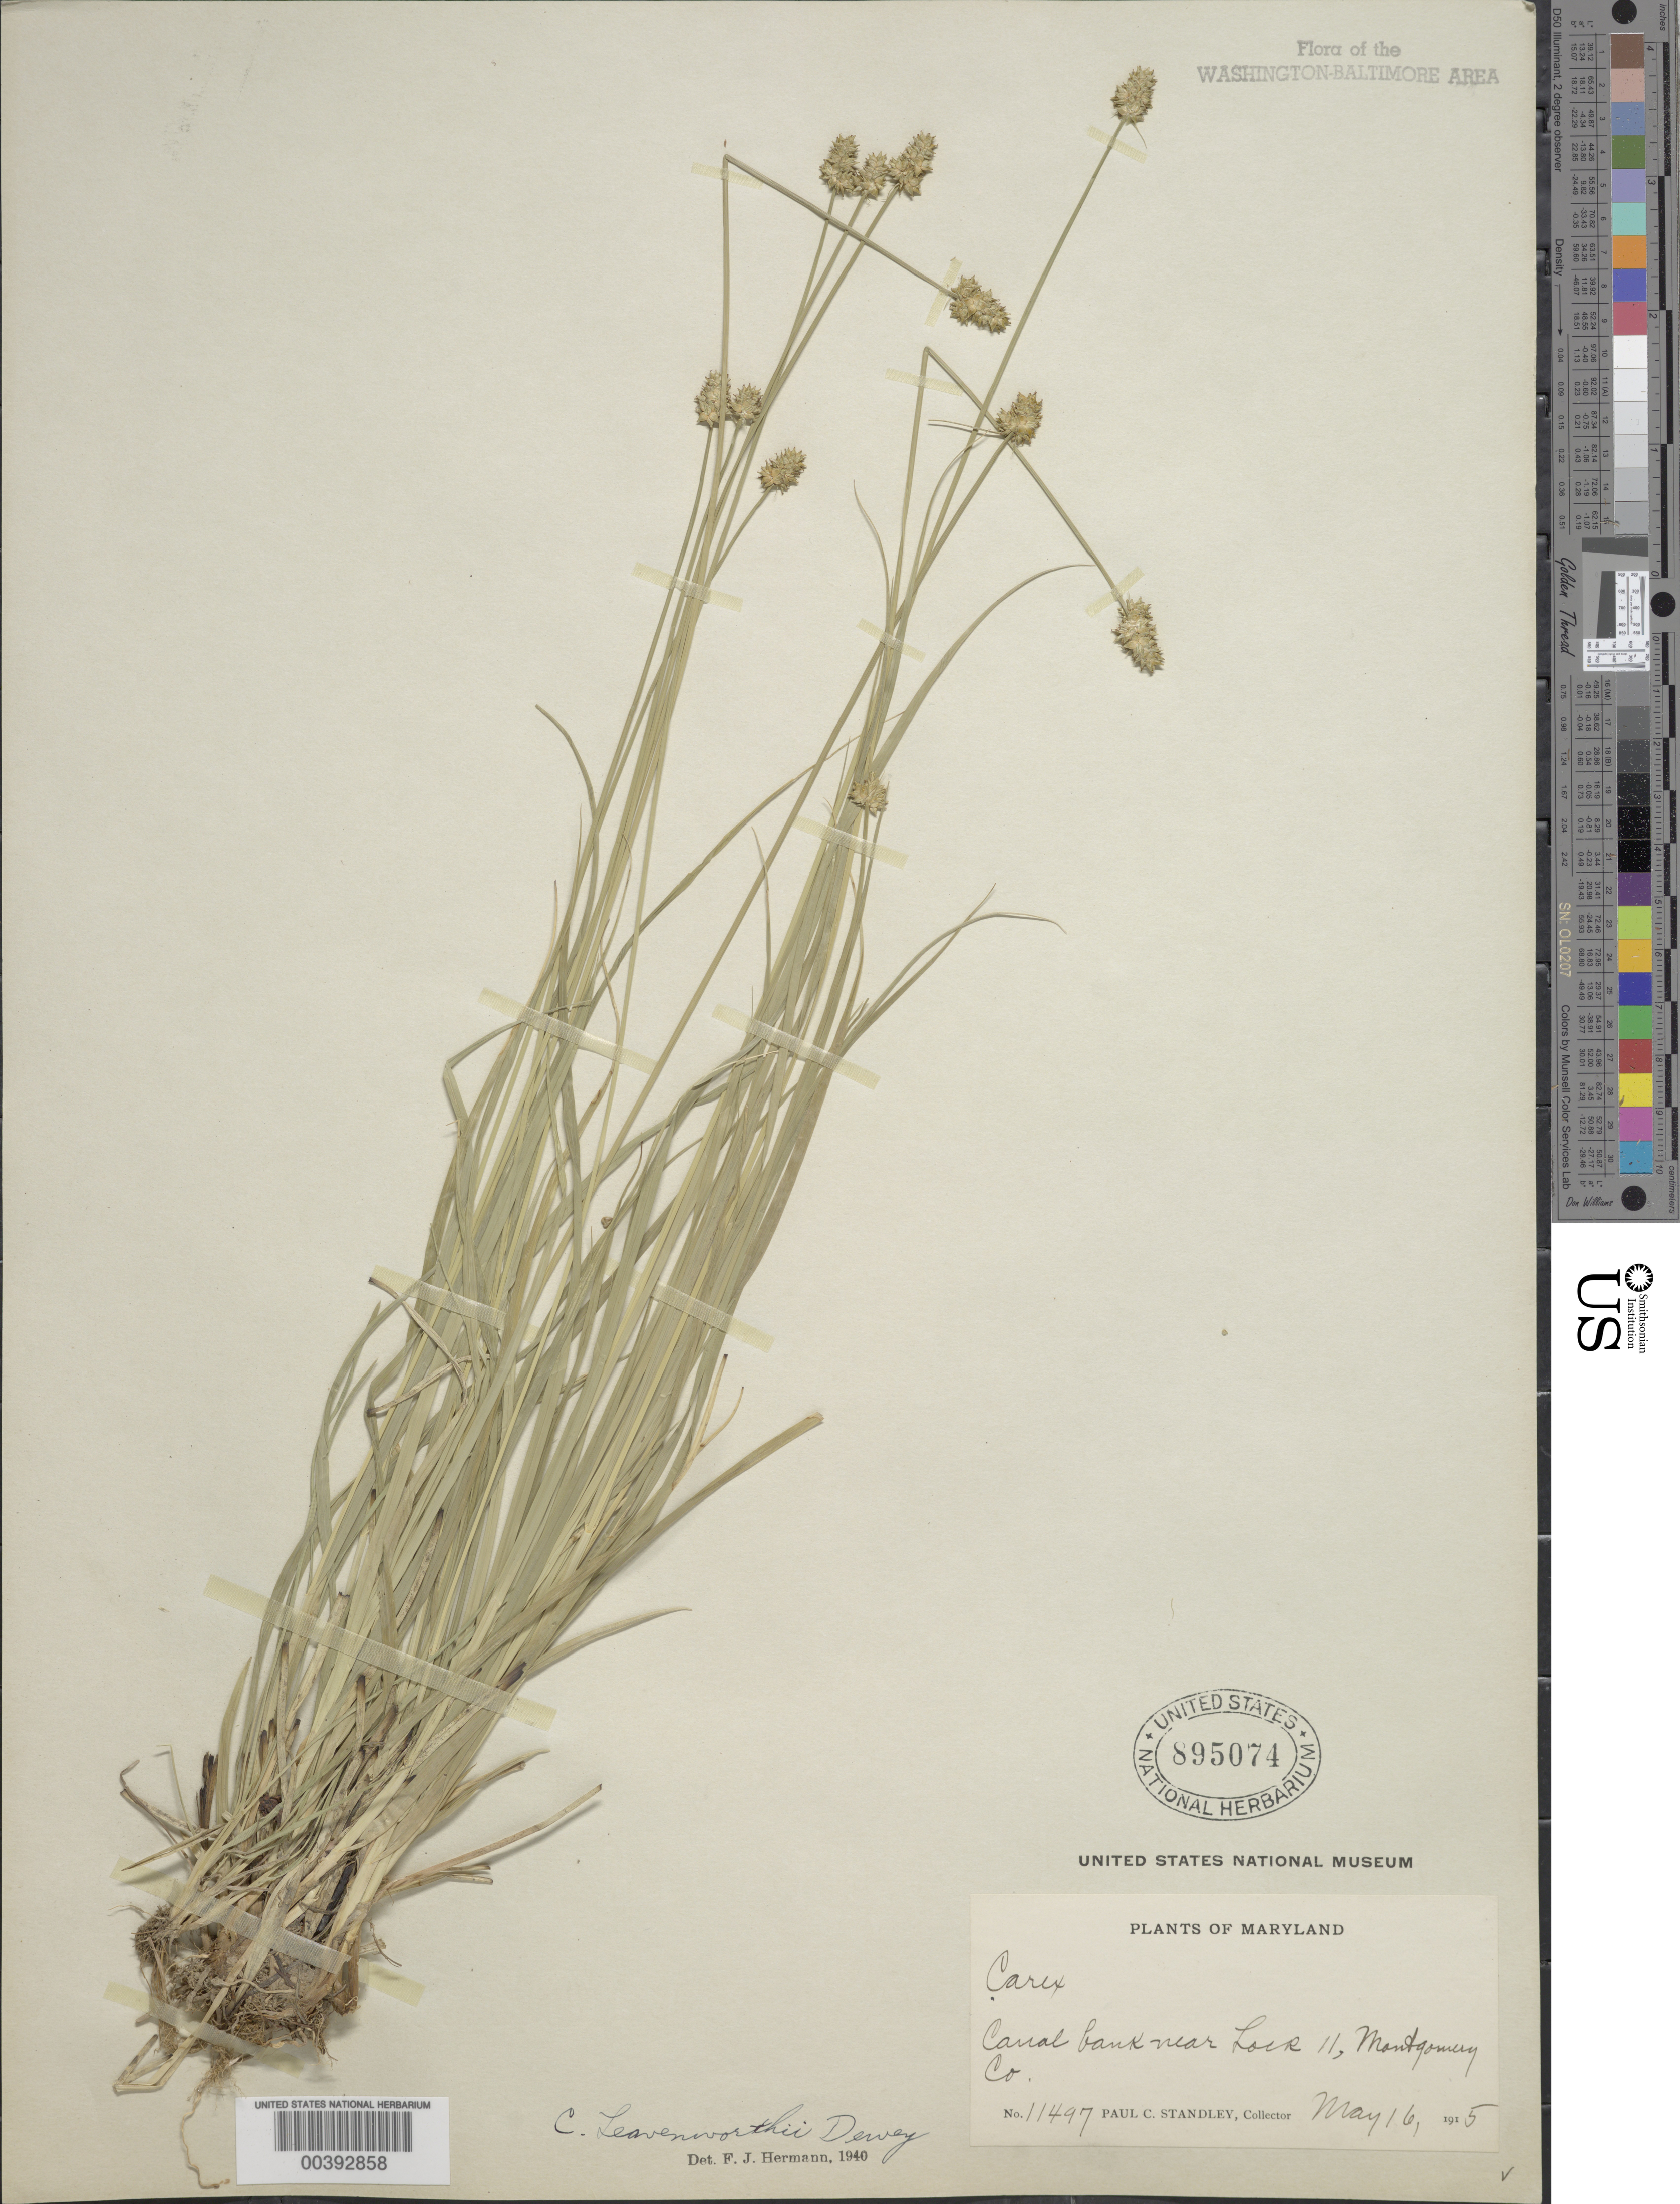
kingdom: Plantae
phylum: Tracheophyta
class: Liliopsida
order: Poales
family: Cyperaceae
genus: Carex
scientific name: Carex leavenworthii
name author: Dewey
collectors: P. C. Standley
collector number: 11497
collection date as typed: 16 May 1915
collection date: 1915-05-16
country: United States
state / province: Maryland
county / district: Montgomery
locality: Lock 11 vicinity, C. & O. Canal C. & O. Canal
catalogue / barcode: US 895074